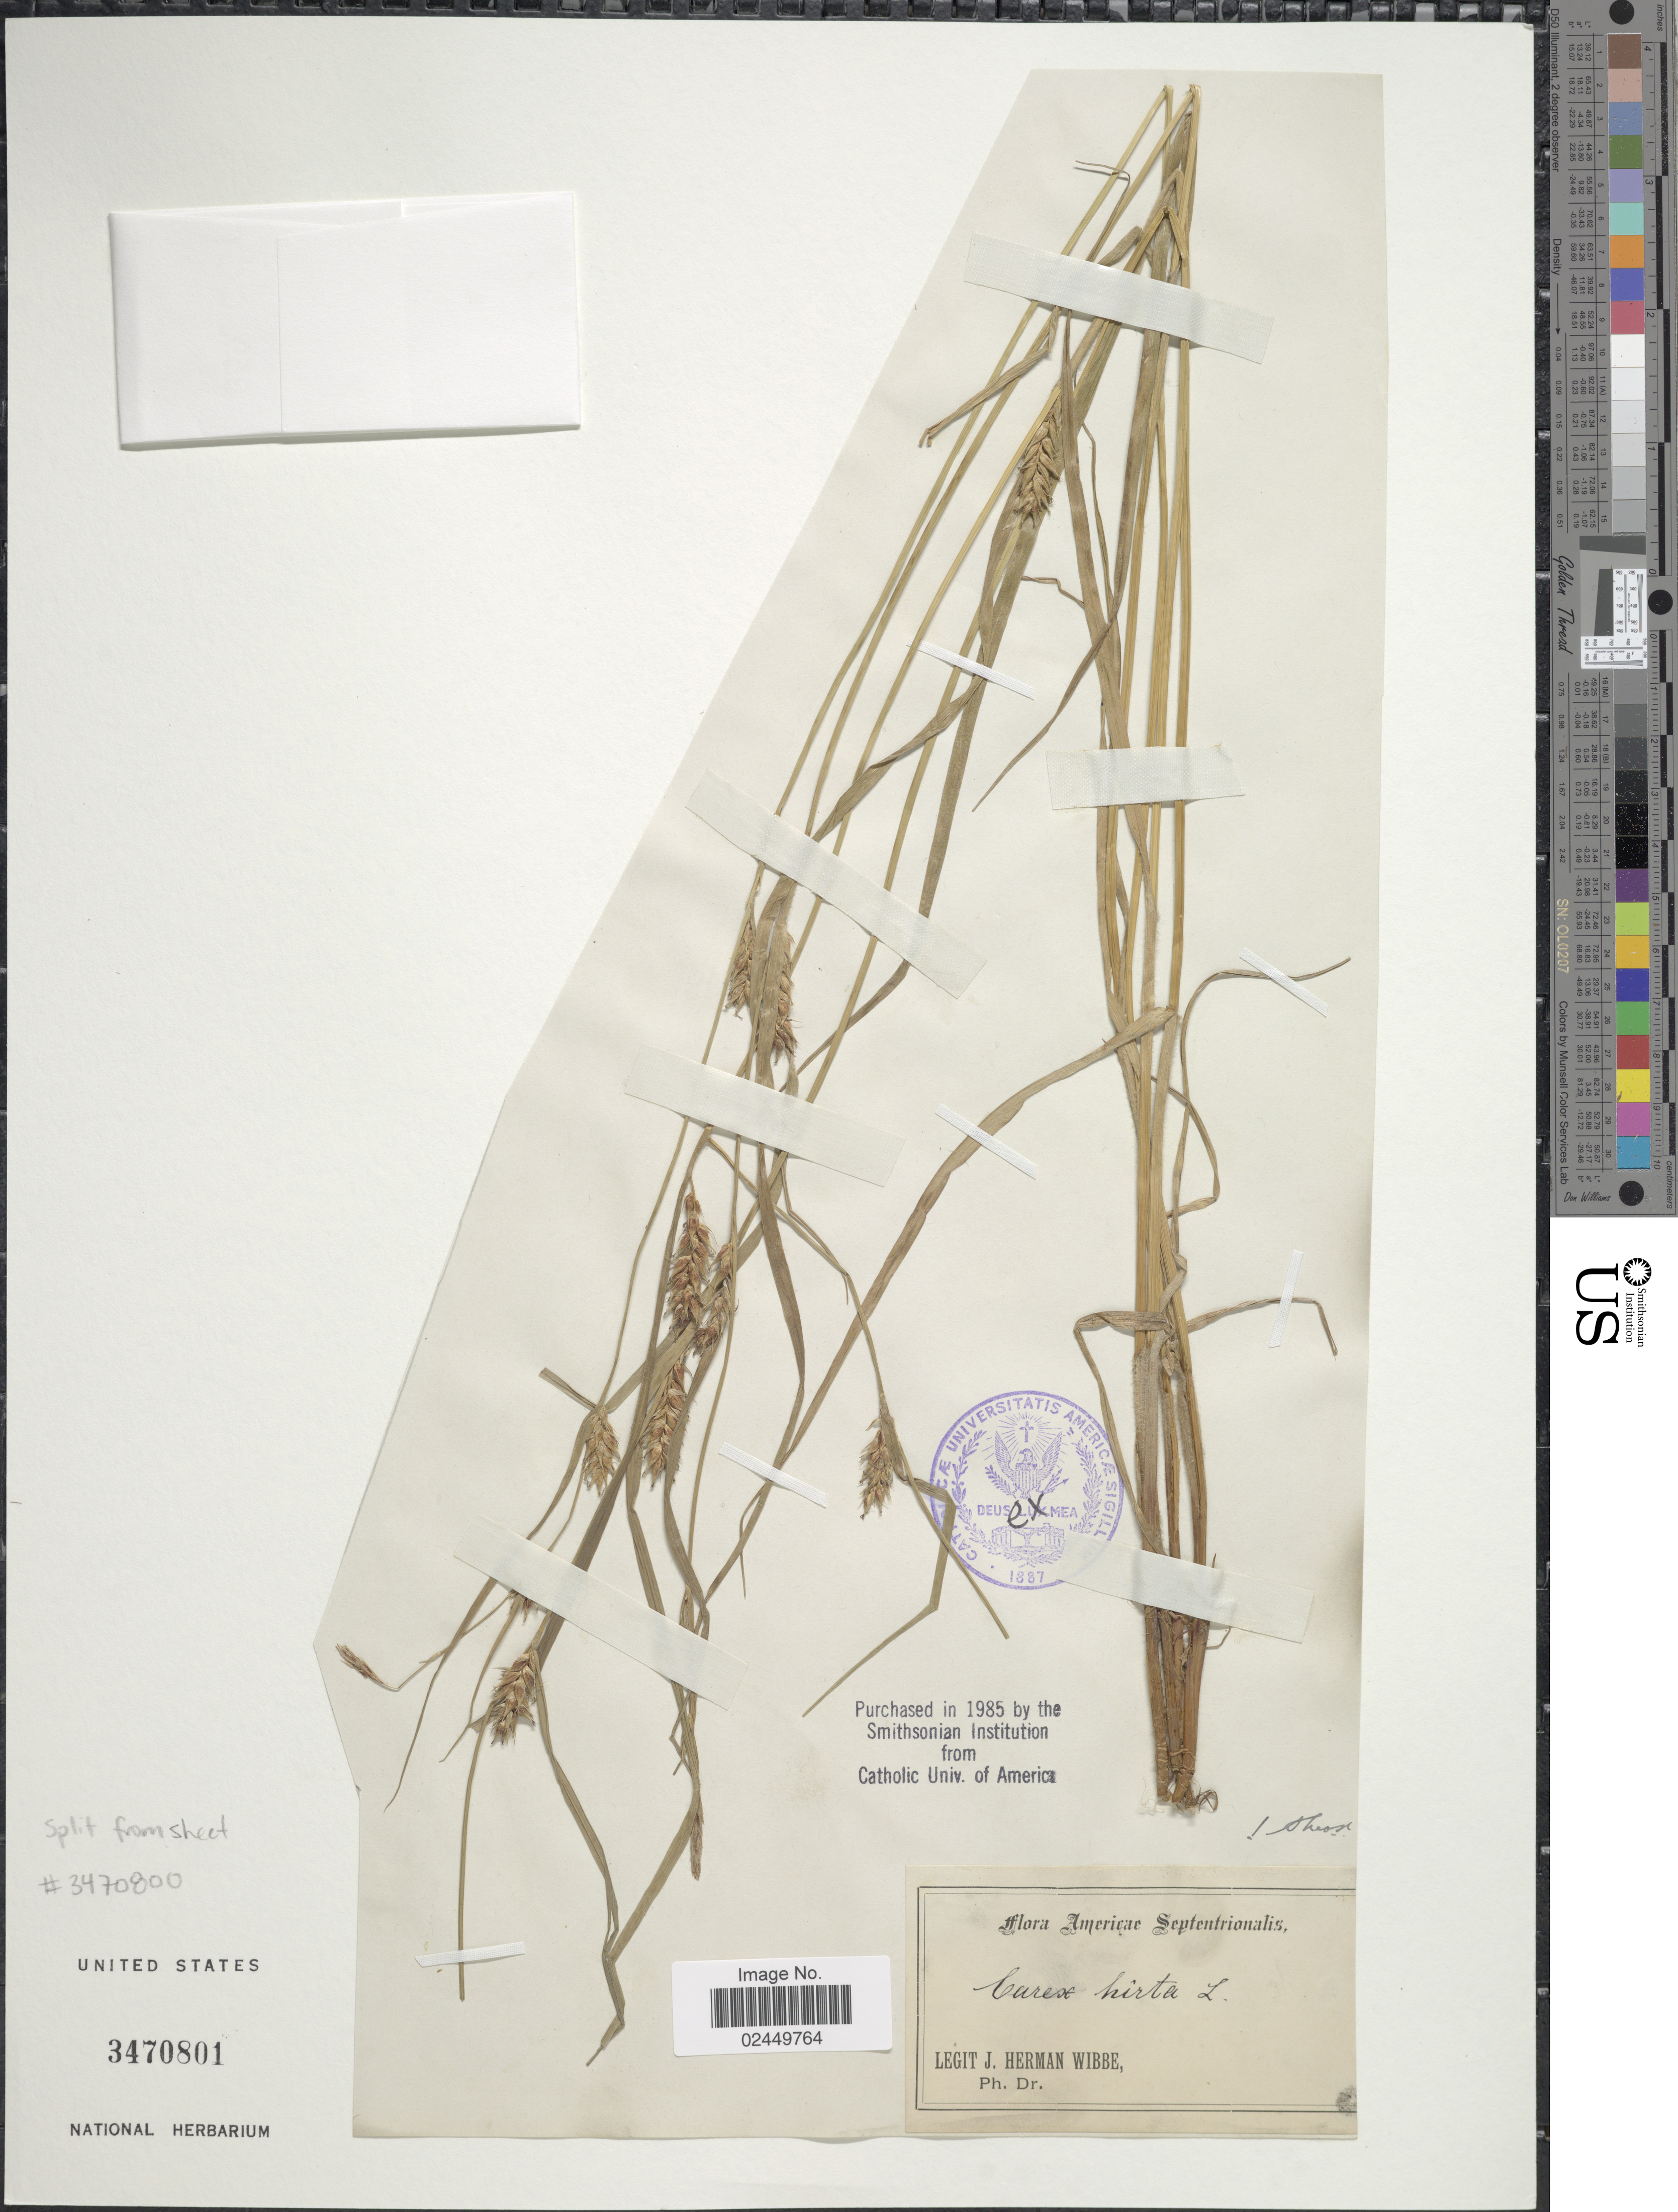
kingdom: Plantae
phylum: Tracheophyta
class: Liliopsida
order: Poales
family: Cyperaceae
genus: Carex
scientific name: Carex hirta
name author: L.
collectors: J. Wibbe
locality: Americae Septentrionalis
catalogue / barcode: US 3470801